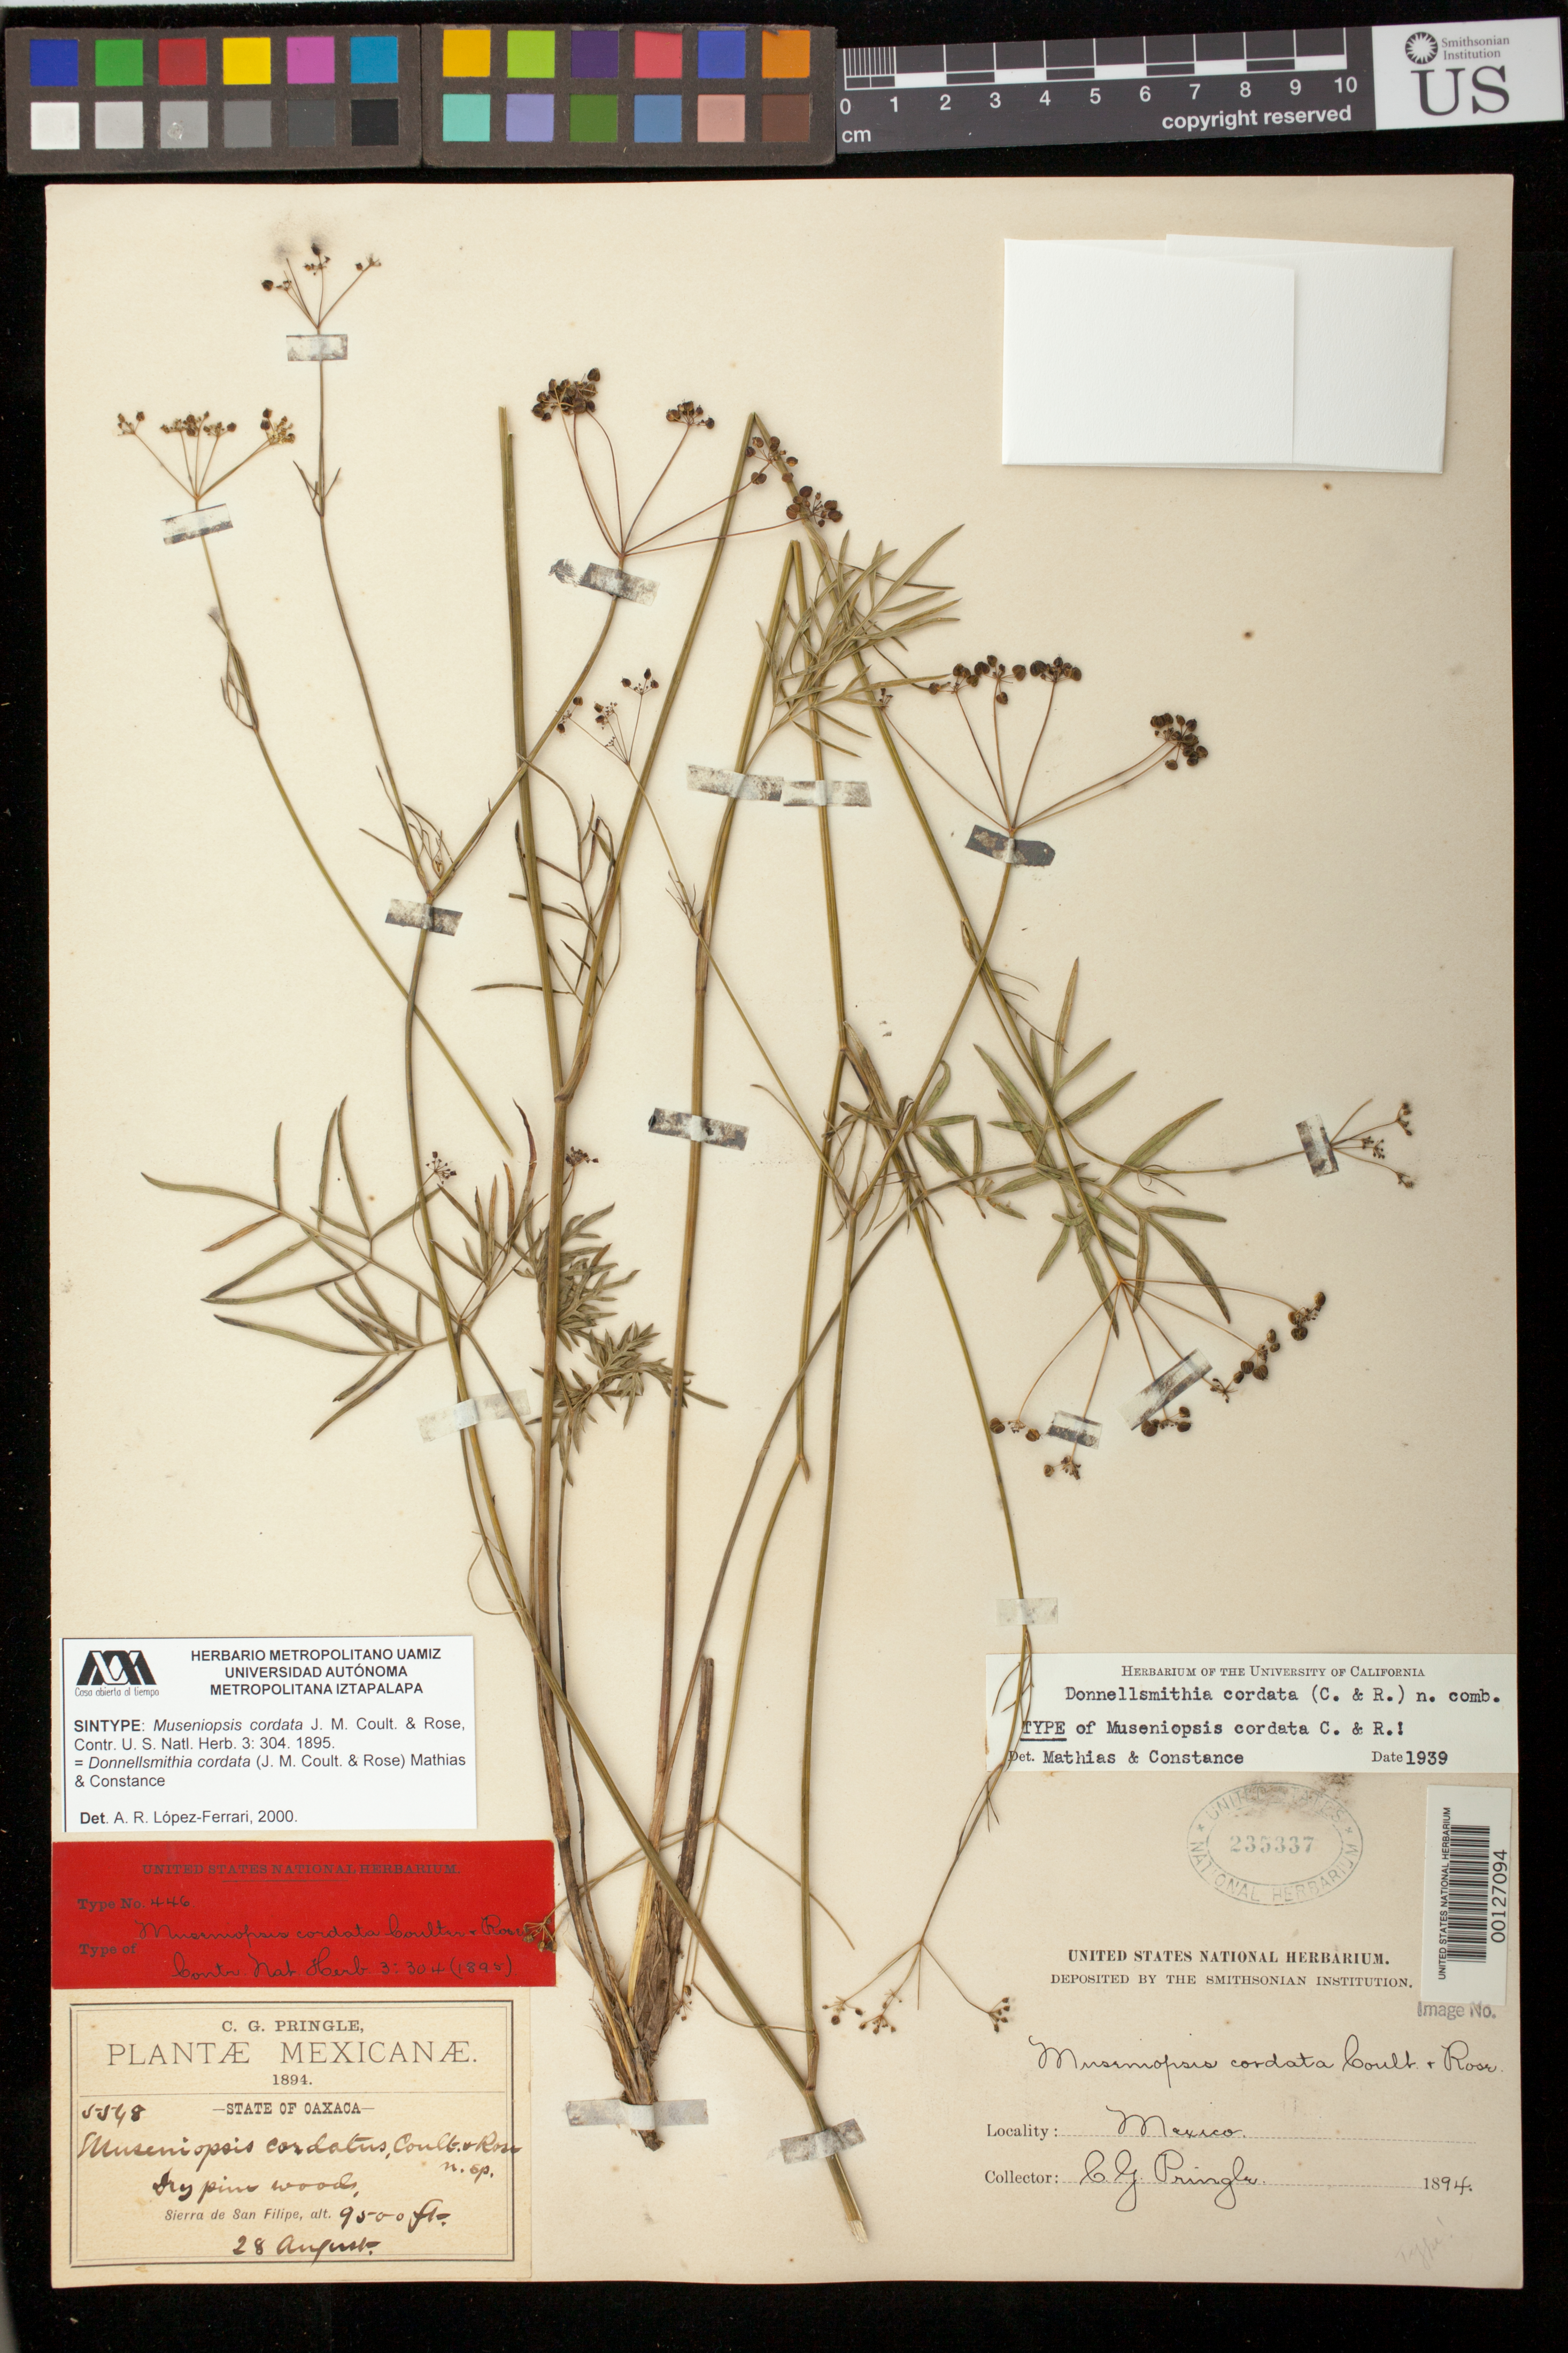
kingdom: Plantae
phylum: Tracheophyta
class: Magnoliopsida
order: Apiales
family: Apiaceae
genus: Museniopsis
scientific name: Museniopsis cordata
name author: J.M. Coult. & Rose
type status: Syntype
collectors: C. G. Pringle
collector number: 5548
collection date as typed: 28 Aug 1894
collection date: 1894-08-28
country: Mexico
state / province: Oaxaca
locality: Sierra de San Felipe.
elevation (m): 2896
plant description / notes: Protologue cites 3 collections (syntypes). This specimen (USNH 235337) annotated by Mathias & Constance (1939) as "TYPE"; lectotypification not seen.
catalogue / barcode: US 235337